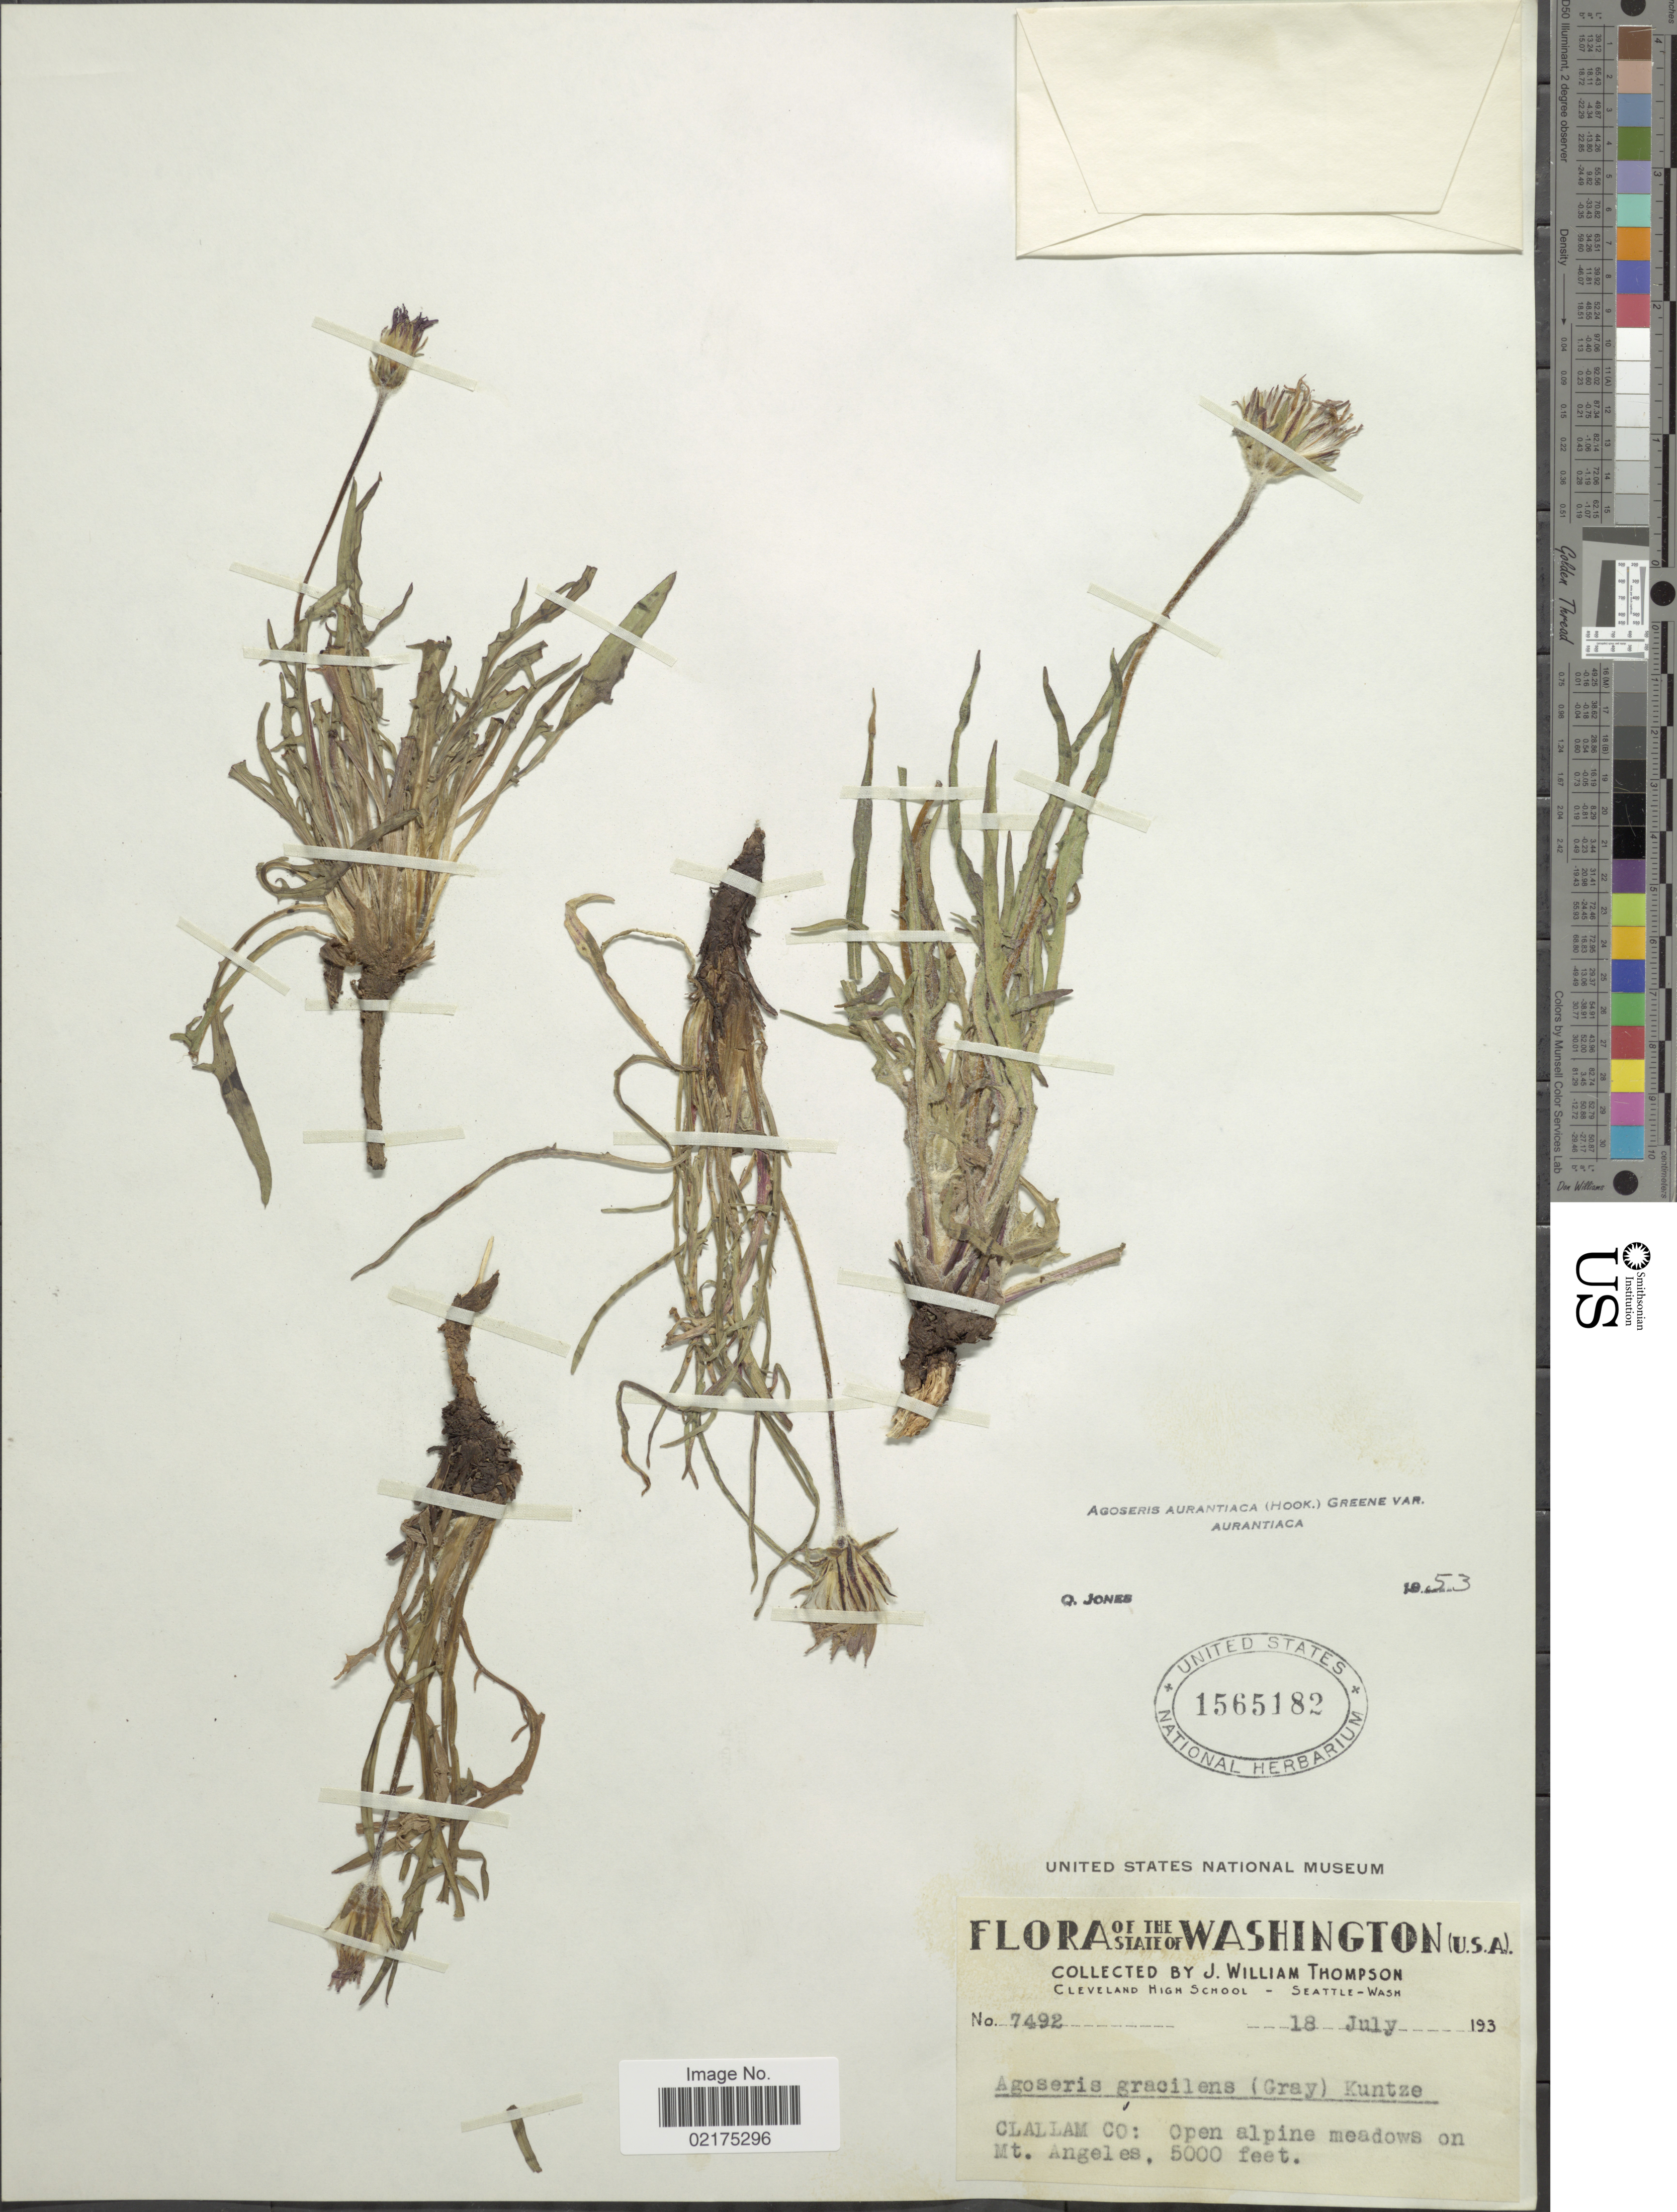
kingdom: Plantae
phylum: Tracheophyta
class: Magnoliopsida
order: Asterales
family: Asteraceae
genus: Agoseris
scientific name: Agoseris aurantiaca var. aurantiaca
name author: (Hook.) Greene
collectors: J. W. Thompson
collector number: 7492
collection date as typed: Transcribed d/m/y: 18/7/193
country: United States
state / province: Washington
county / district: Clallam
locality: Clallam Co.: Open alpine meadows on Mt. Angeles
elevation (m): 1524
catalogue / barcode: US 1565182